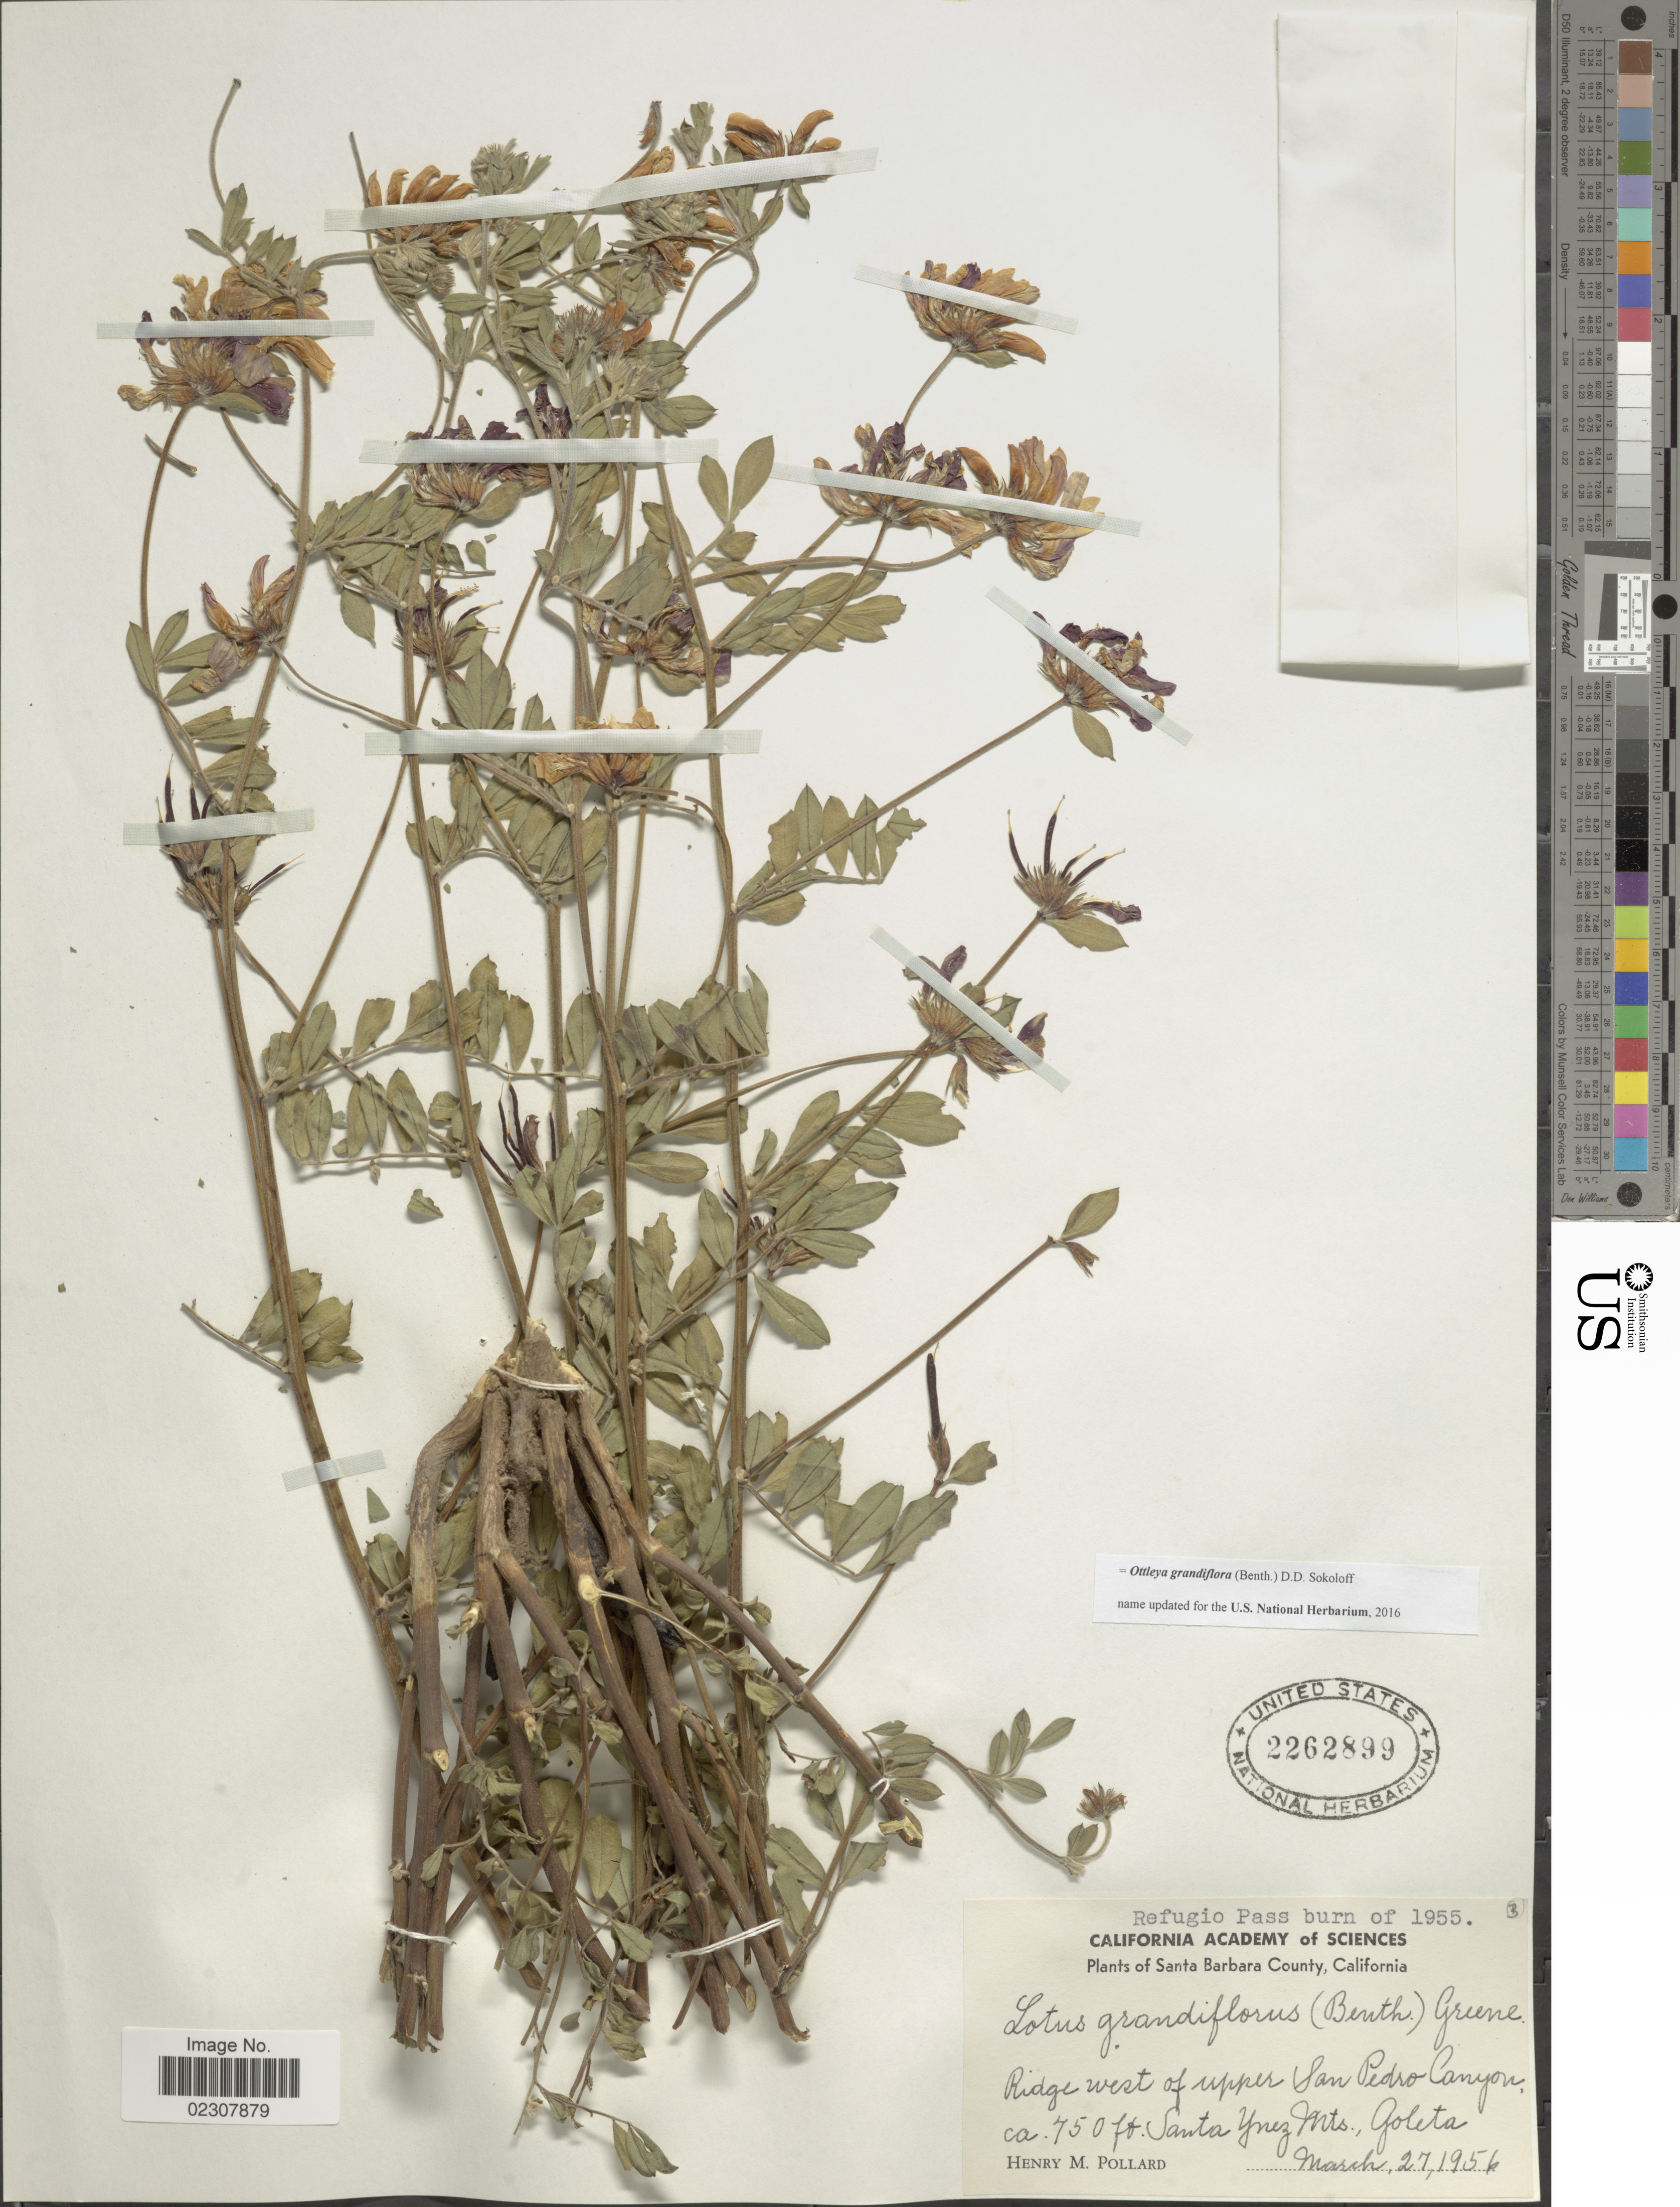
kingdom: Plantae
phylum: Tracheophyta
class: Magnoliopsida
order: Fabales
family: Fabaceae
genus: Ottleya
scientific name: Ottleya grandiflora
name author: (Benth.) D.D. Sokoloff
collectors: H. M. Pollard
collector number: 3?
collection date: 1956-03-27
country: United States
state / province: California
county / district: Santa Barbara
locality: Refugio Pass burn of 1955, Santa Barbara County, ridge west of Upper San Pedro Canyon, Santa Ynez Mts, Goleta.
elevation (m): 229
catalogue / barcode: US 2262899